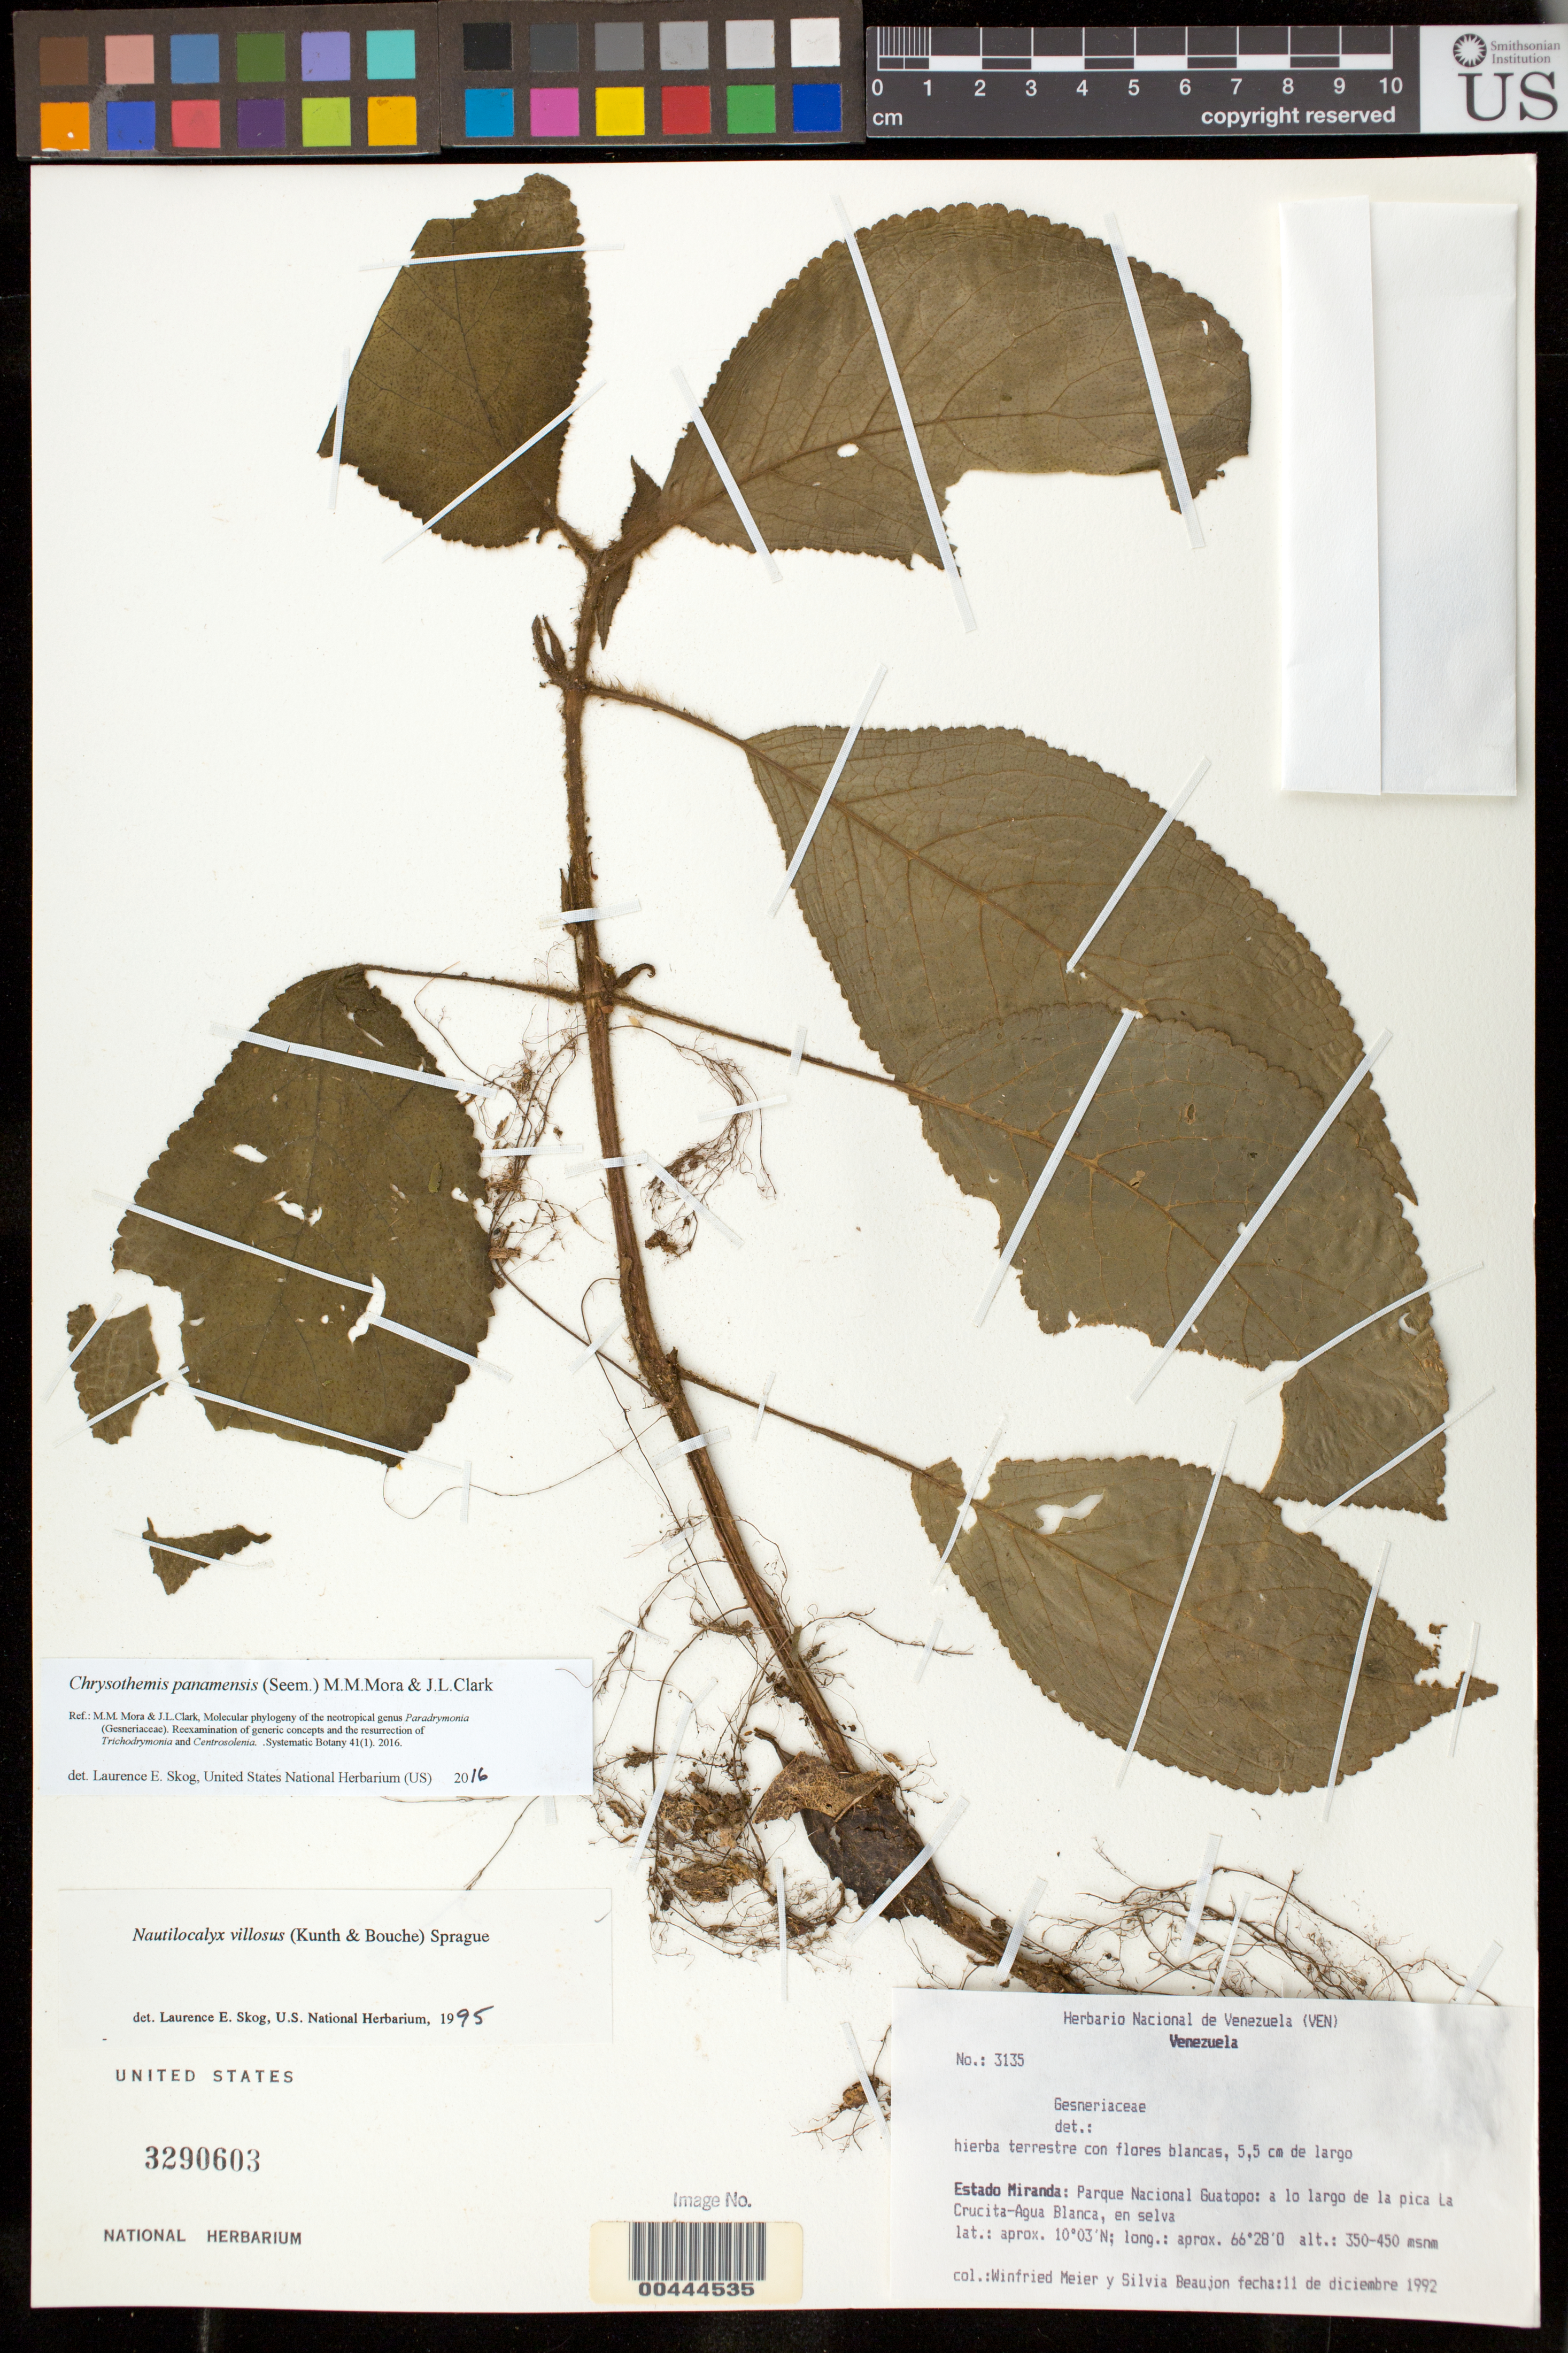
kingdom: Plantae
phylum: Tracheophyta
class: Magnoliopsida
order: Lamiales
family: Gesneriaceae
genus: Chrysothemis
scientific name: Chrysothemis panamensis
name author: (Seem.) M.M. Mora & J.L. Clark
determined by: Skog, Laurence E.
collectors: W. Meier & S. Beaujon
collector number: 3135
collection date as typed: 11 Dec 1992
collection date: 1992-12-11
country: Venezuela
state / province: Miranda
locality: Guatopo National Park, La Crucita-Aqua Blanca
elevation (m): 350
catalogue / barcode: US 3290603